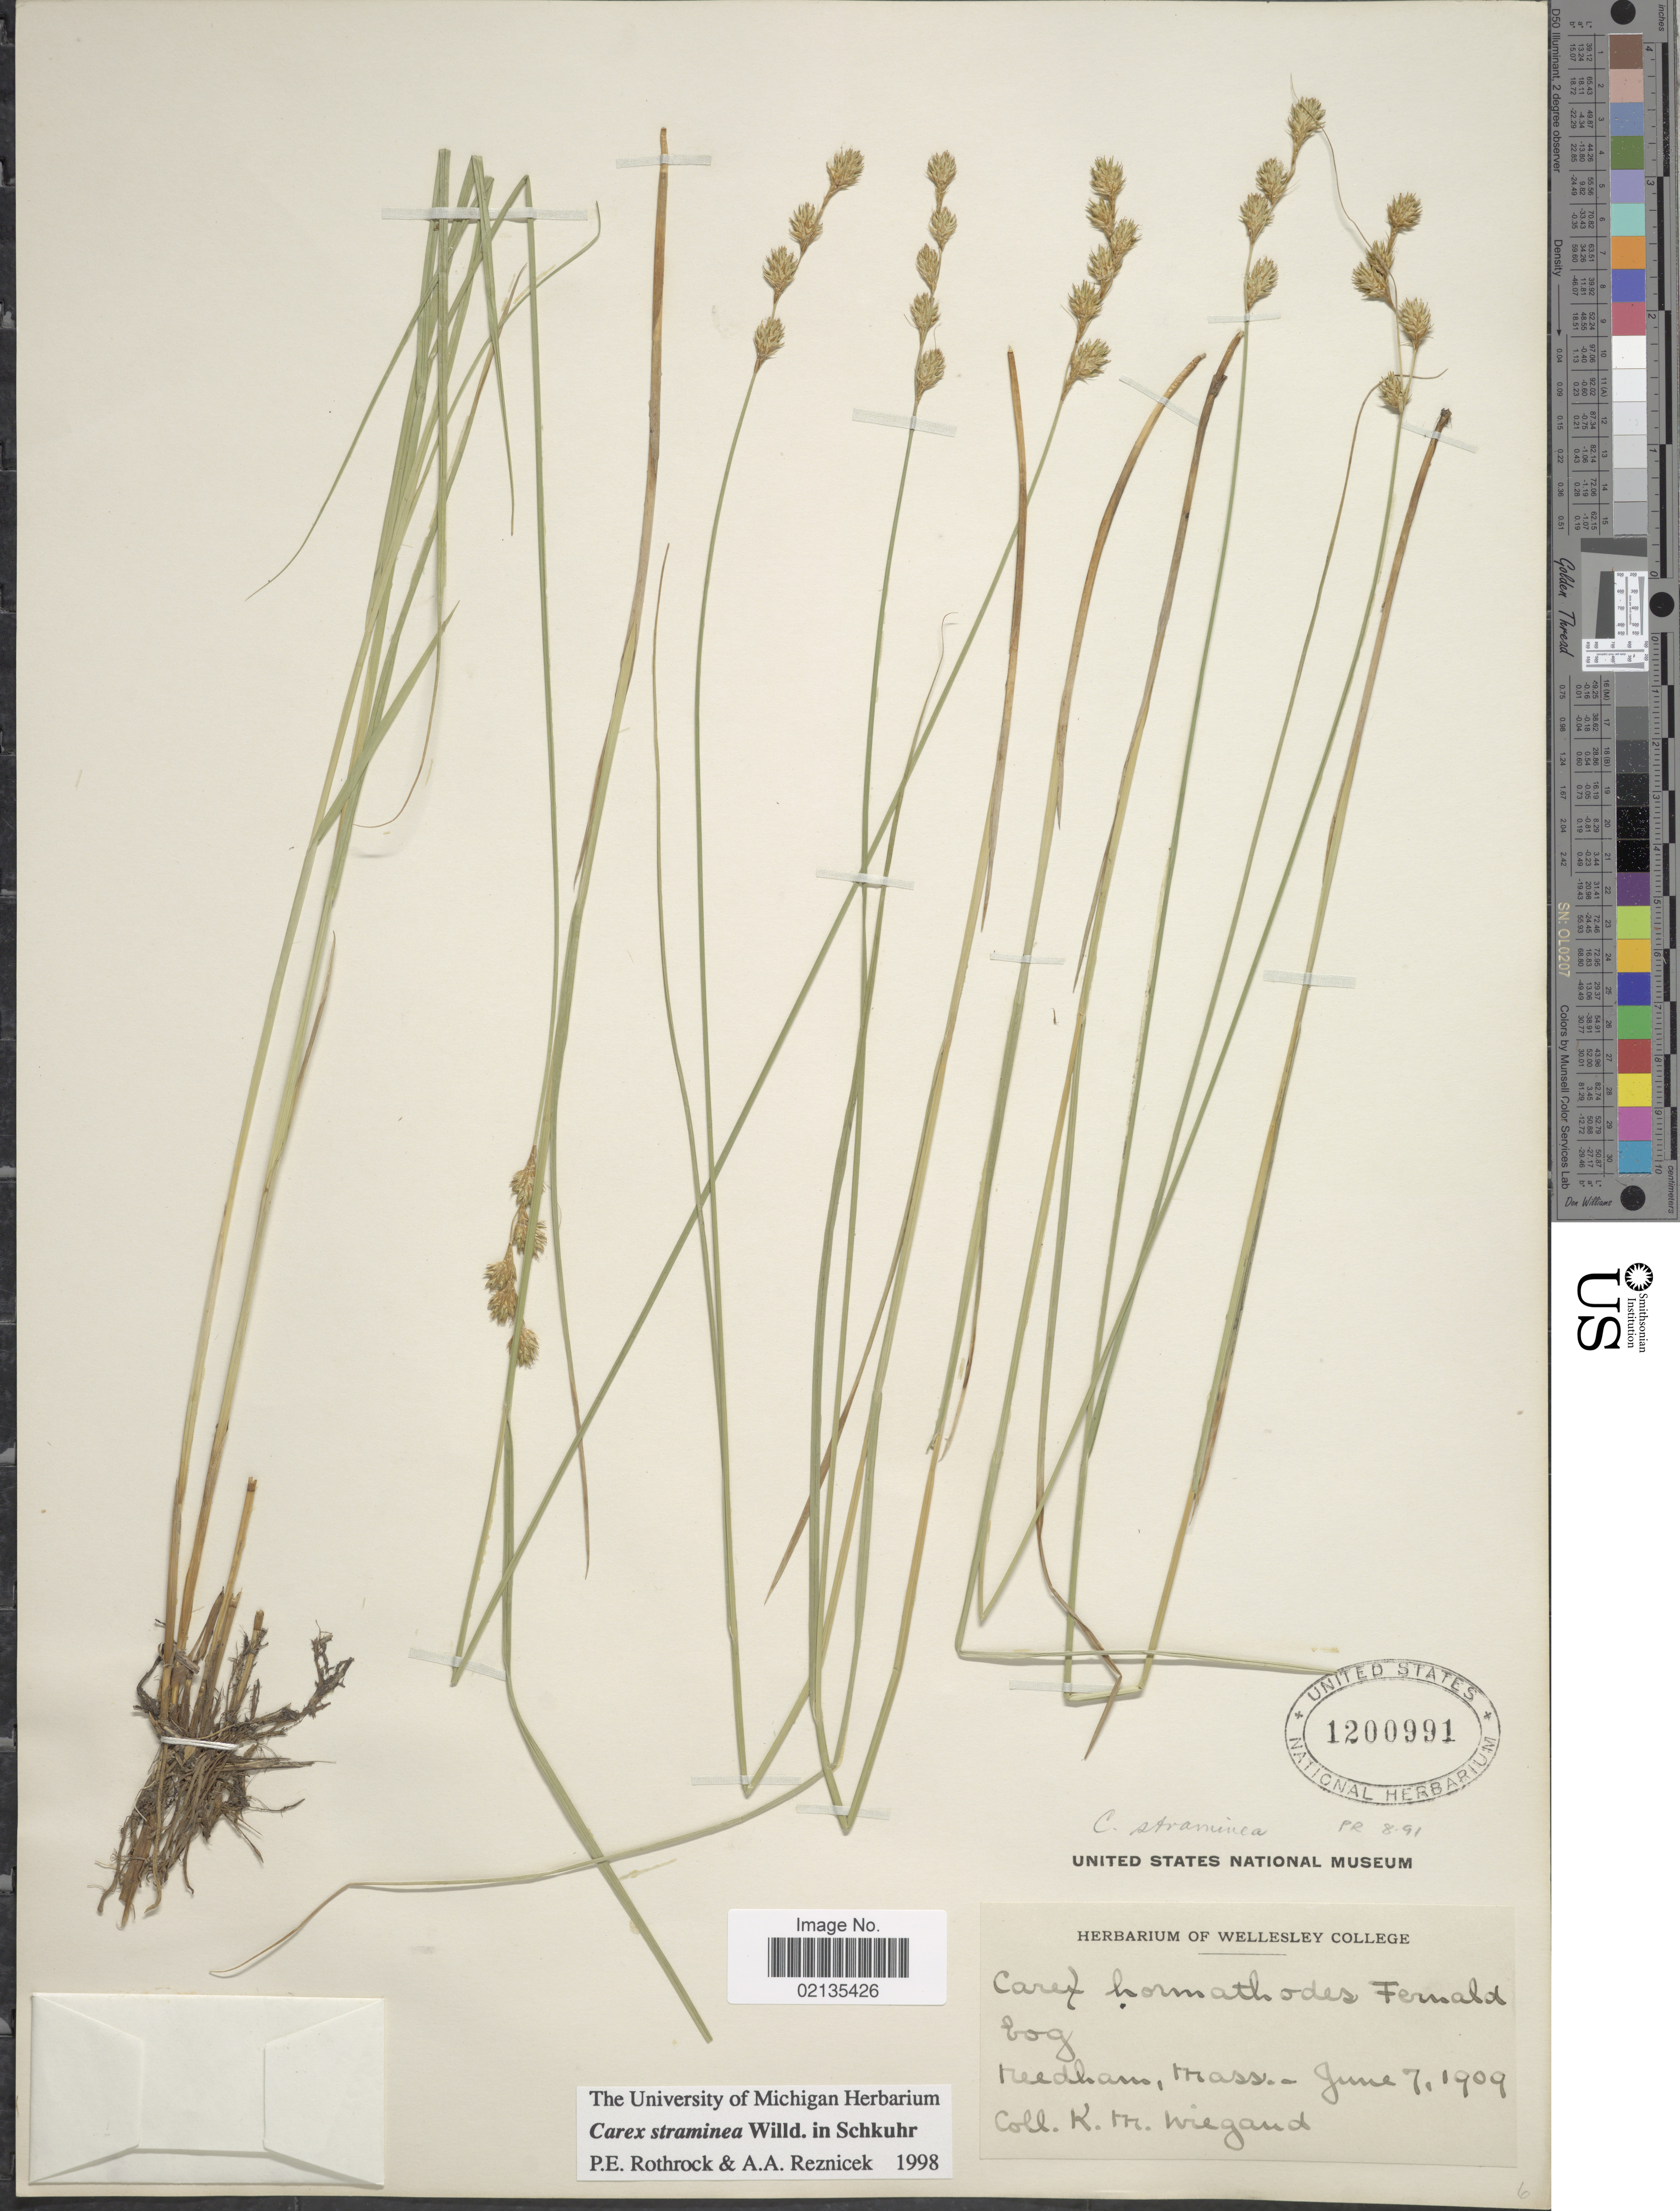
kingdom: Plantae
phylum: Tracheophyta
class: Liliopsida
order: Poales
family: Cyperaceae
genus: Carex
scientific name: Carex straminea Willd ex Schkuhr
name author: Willd. ex Schkuhr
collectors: K. M. Wiegand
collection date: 1909-06-07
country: United States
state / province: Massachusetts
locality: Needham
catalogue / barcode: US 1200991